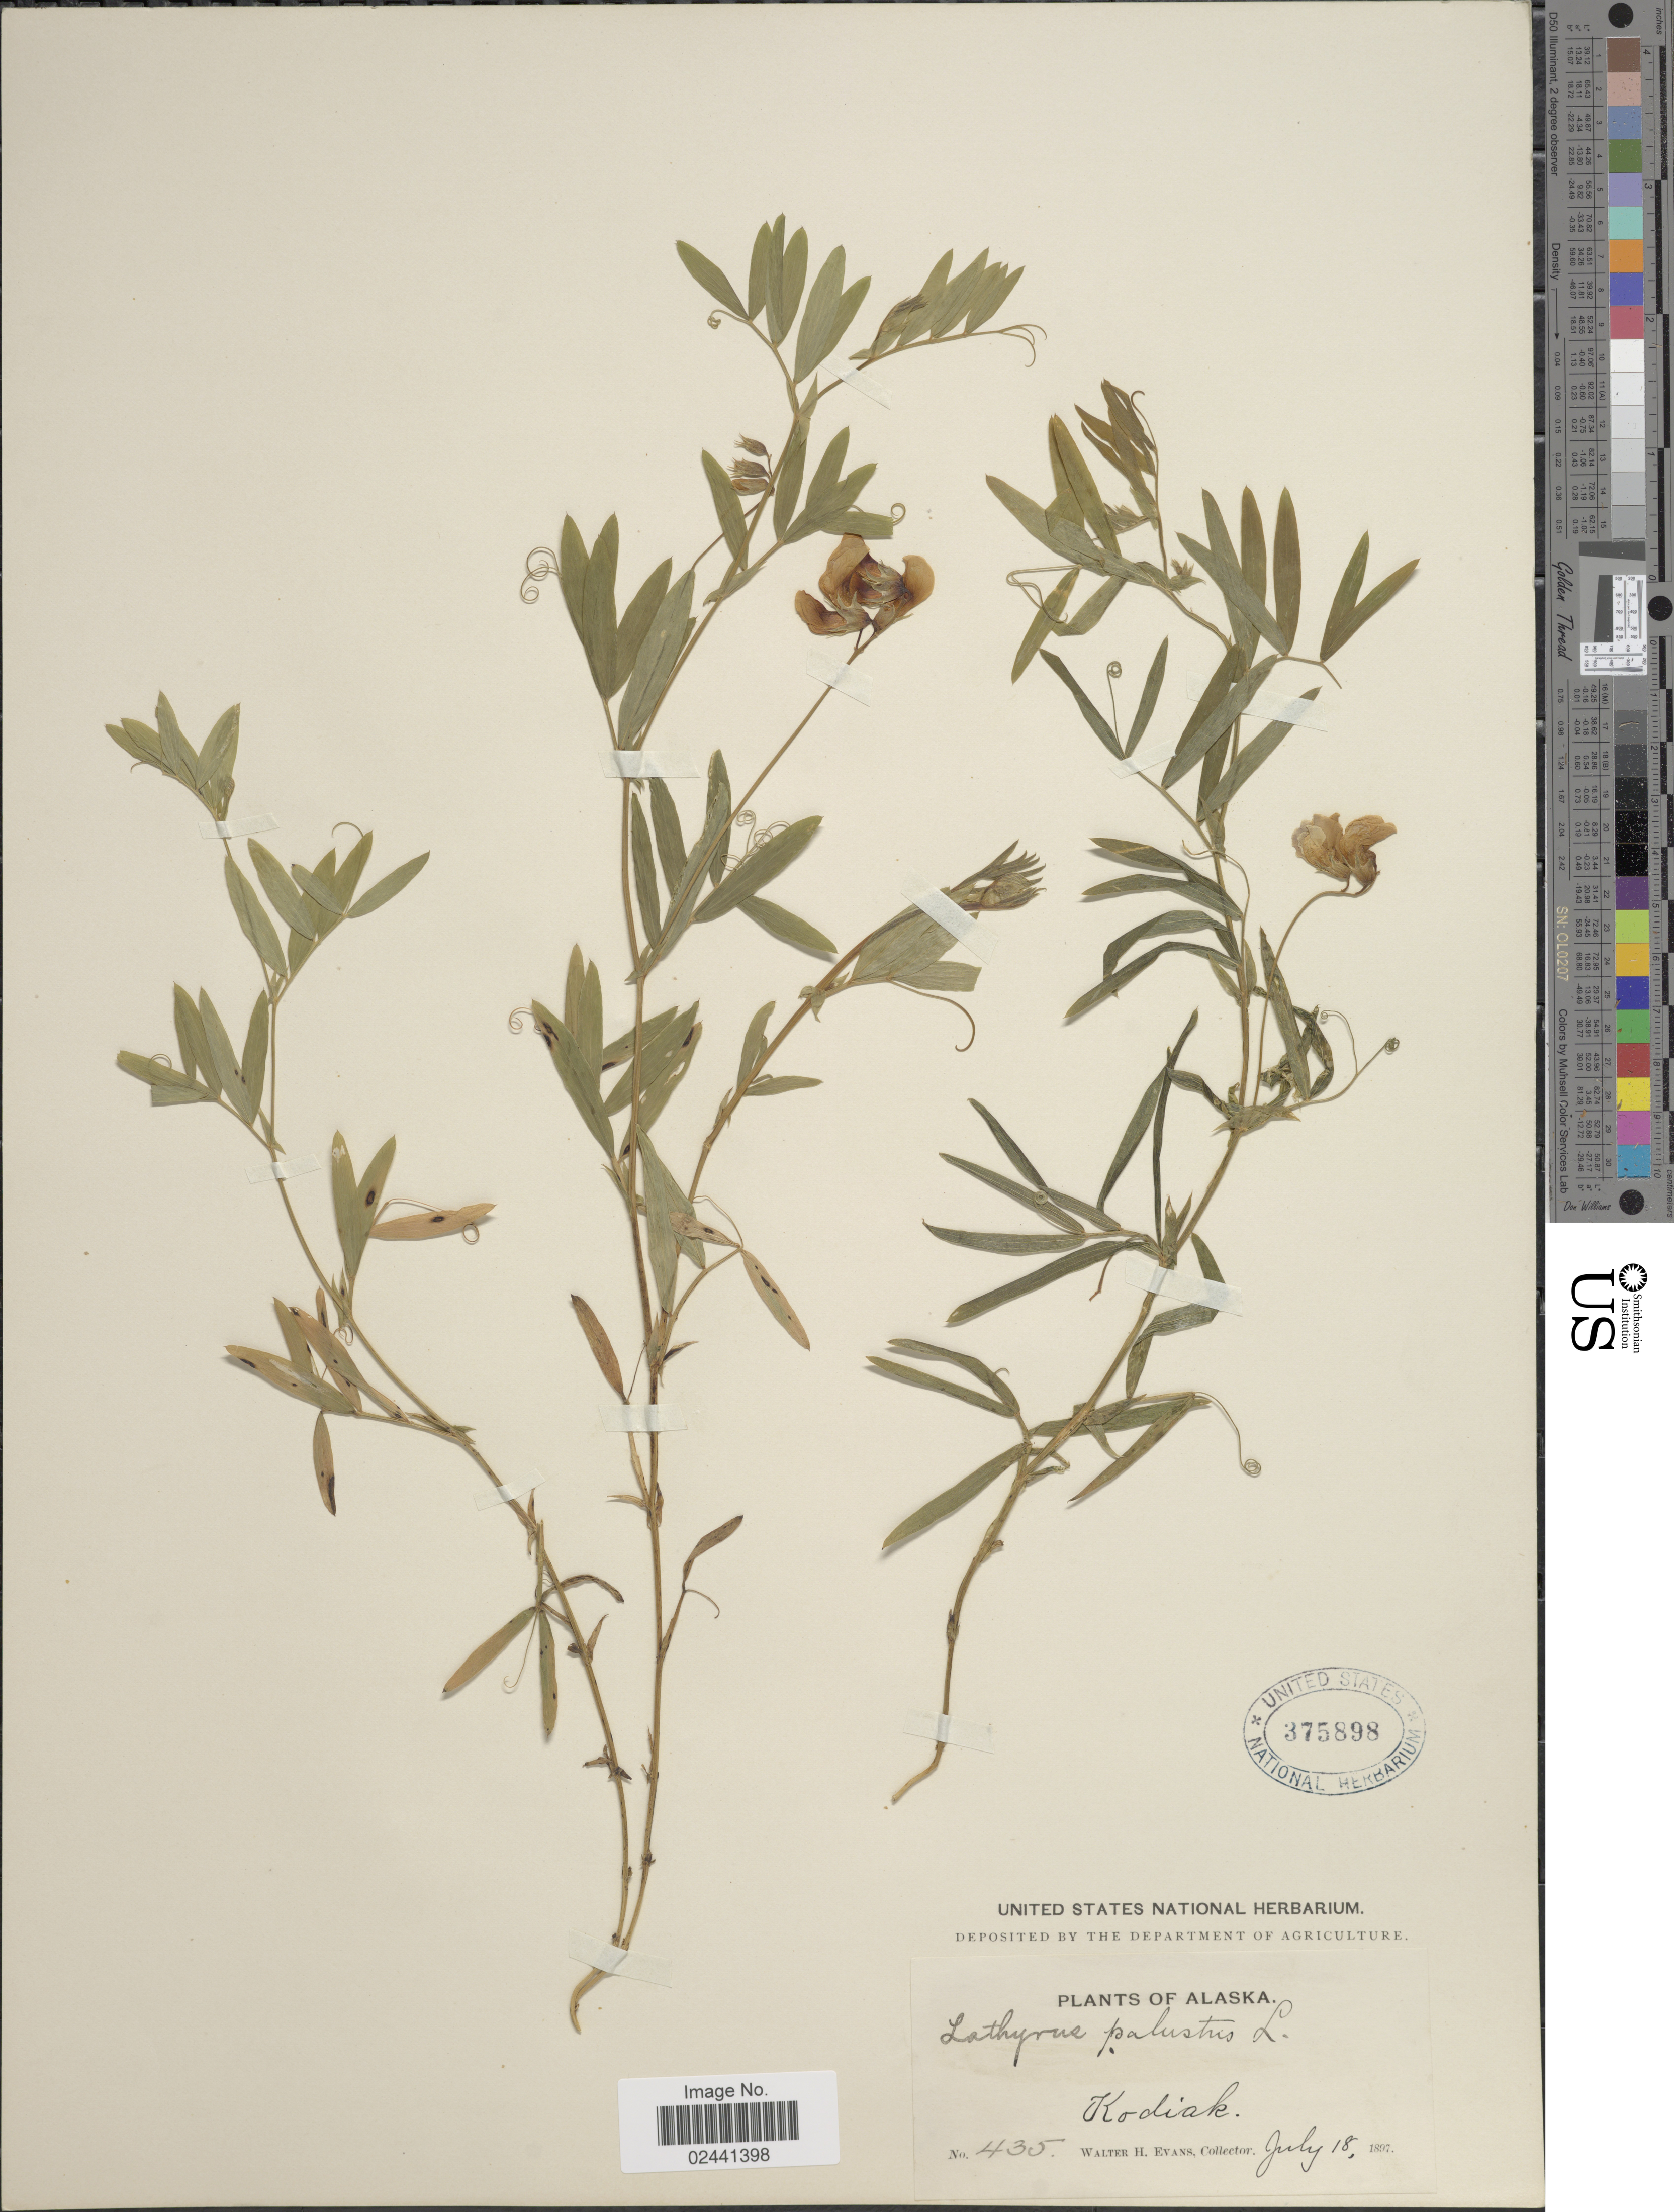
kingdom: Plantae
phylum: Tracheophyta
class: Magnoliopsida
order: Fabales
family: Fabaceae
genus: Lathyrus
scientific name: Lathyrus palustris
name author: L.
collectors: W. H. Evans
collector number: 435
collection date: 1897-07-18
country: United States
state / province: Alaska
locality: Kodiak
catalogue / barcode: US 375898